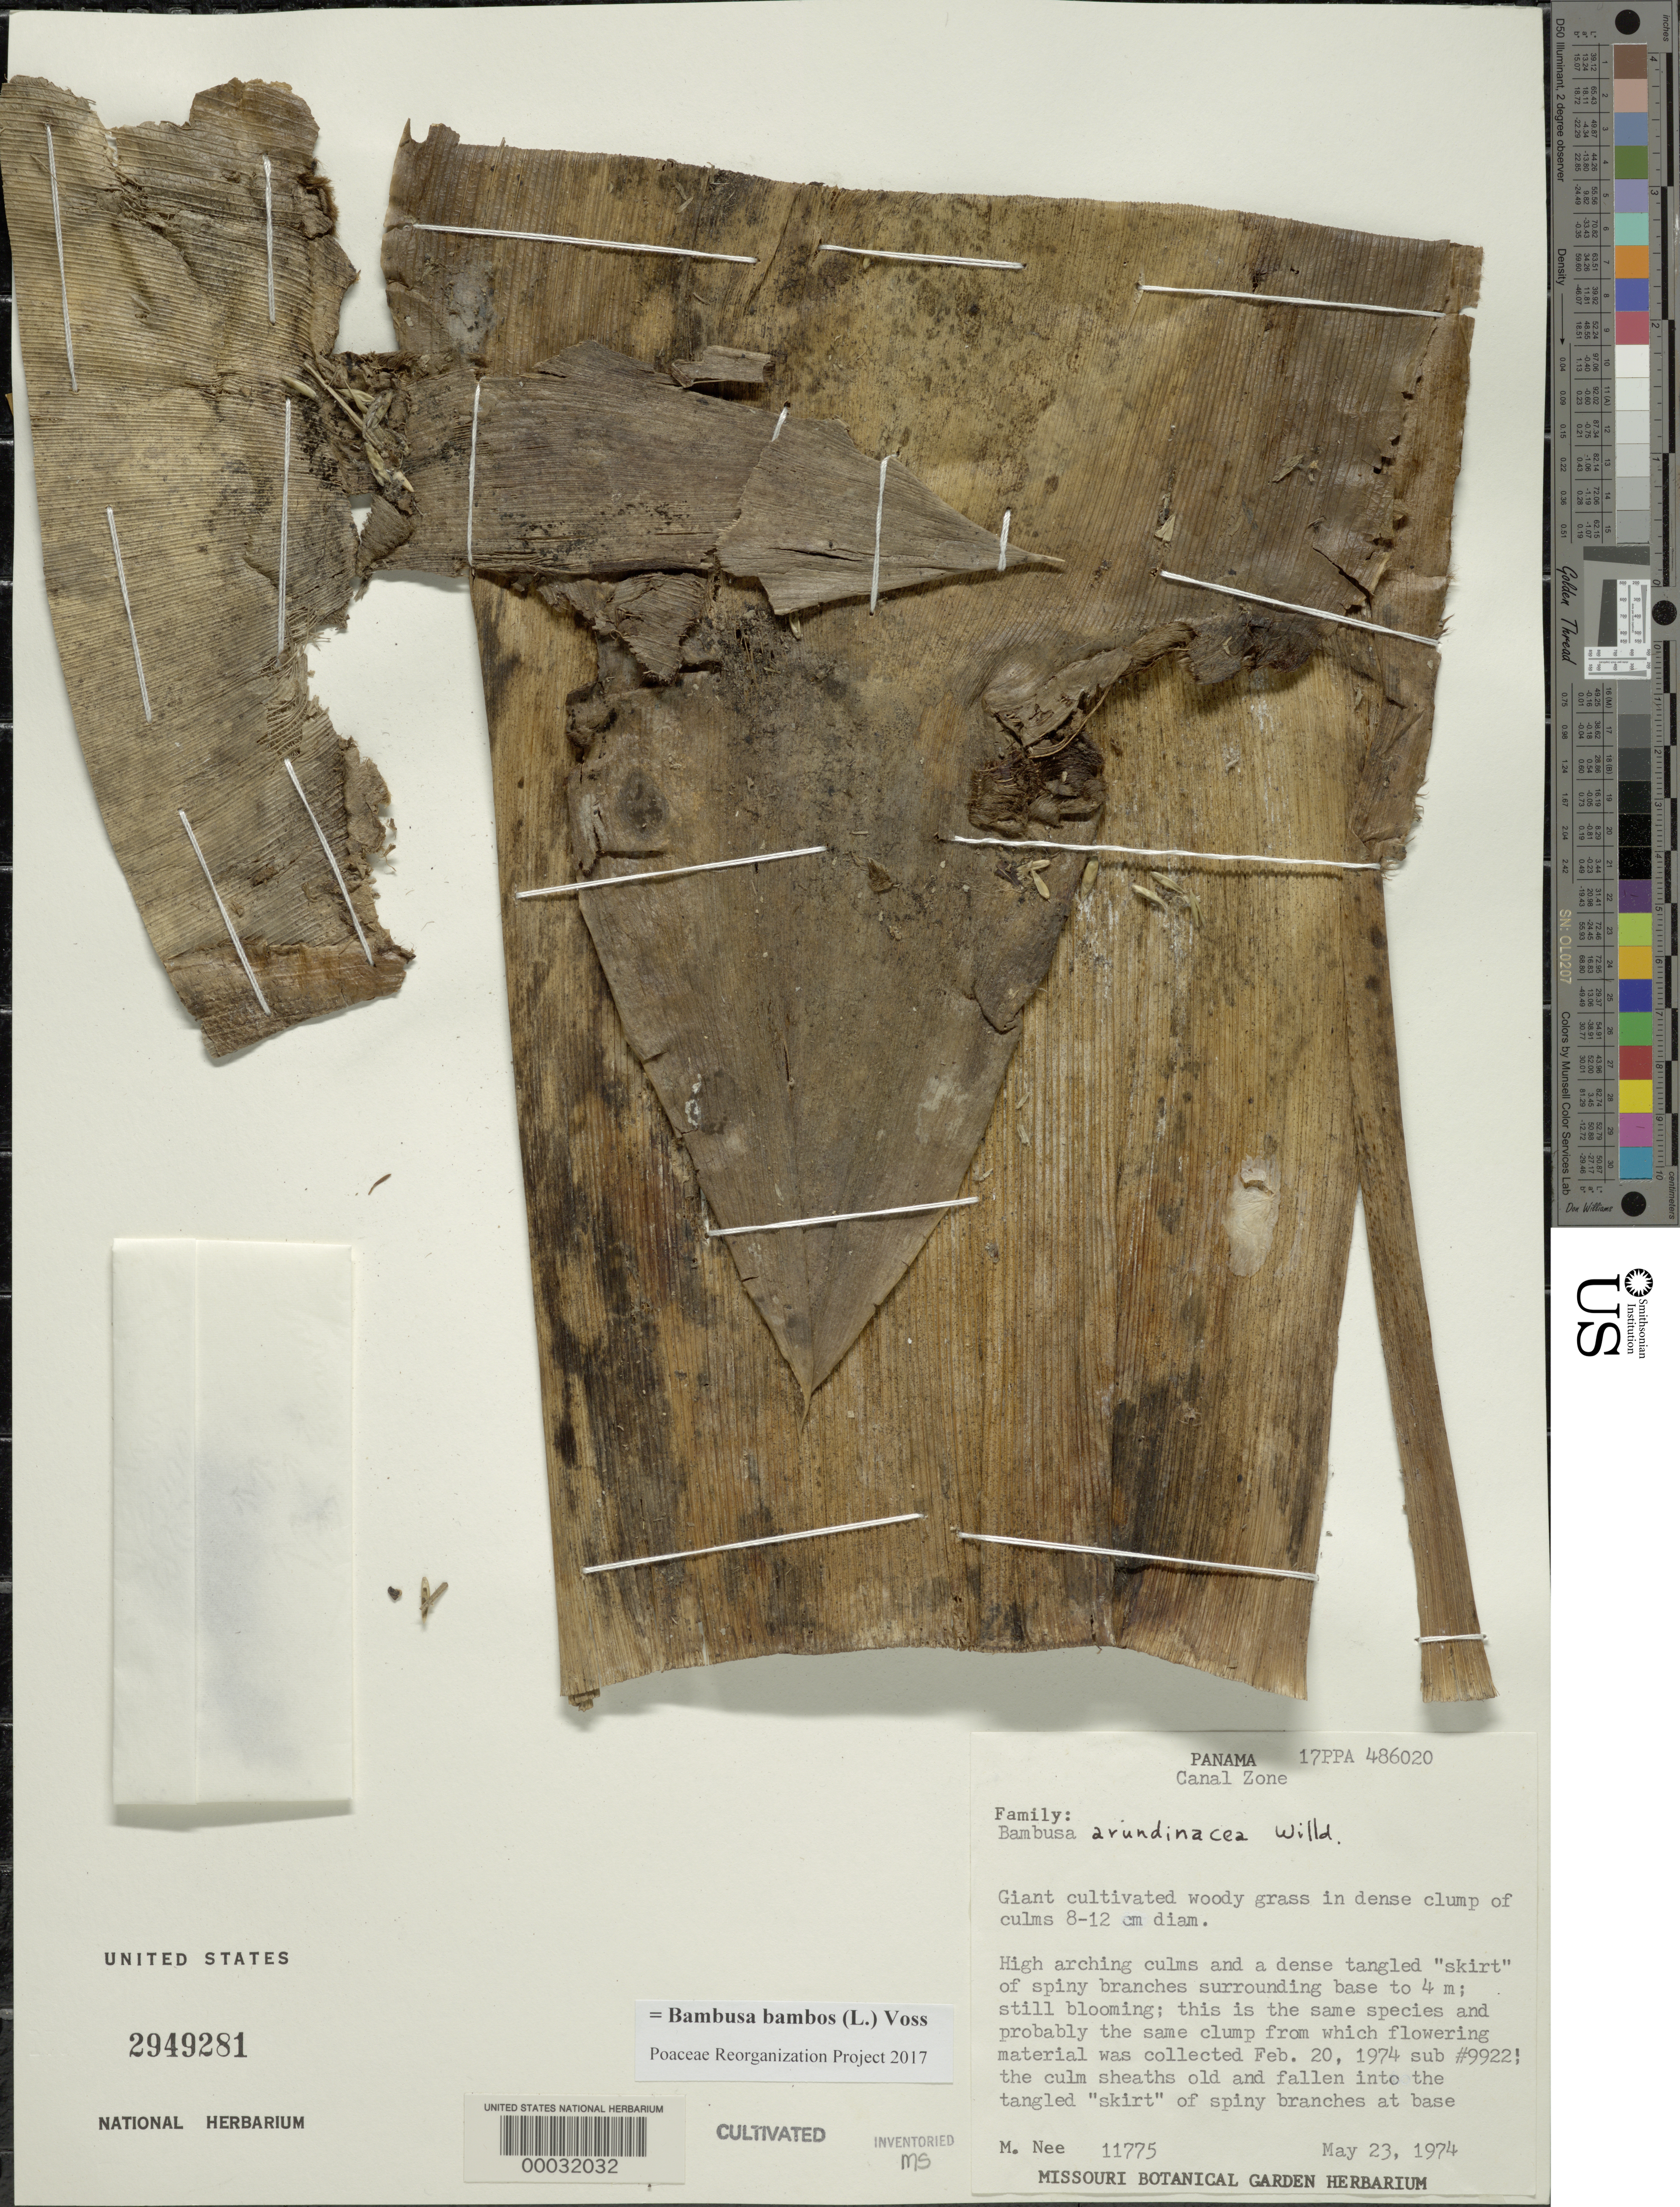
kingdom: Plantae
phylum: Tracheophyta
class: Liliopsida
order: Poales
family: Poaceae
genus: Bambusa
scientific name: Bambusa bambos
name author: (L.) Voss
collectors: M. Nee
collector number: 17ppa486020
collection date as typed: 23 May 1974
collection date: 1974-05-23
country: Panama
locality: Canal Zone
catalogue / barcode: US 2949281